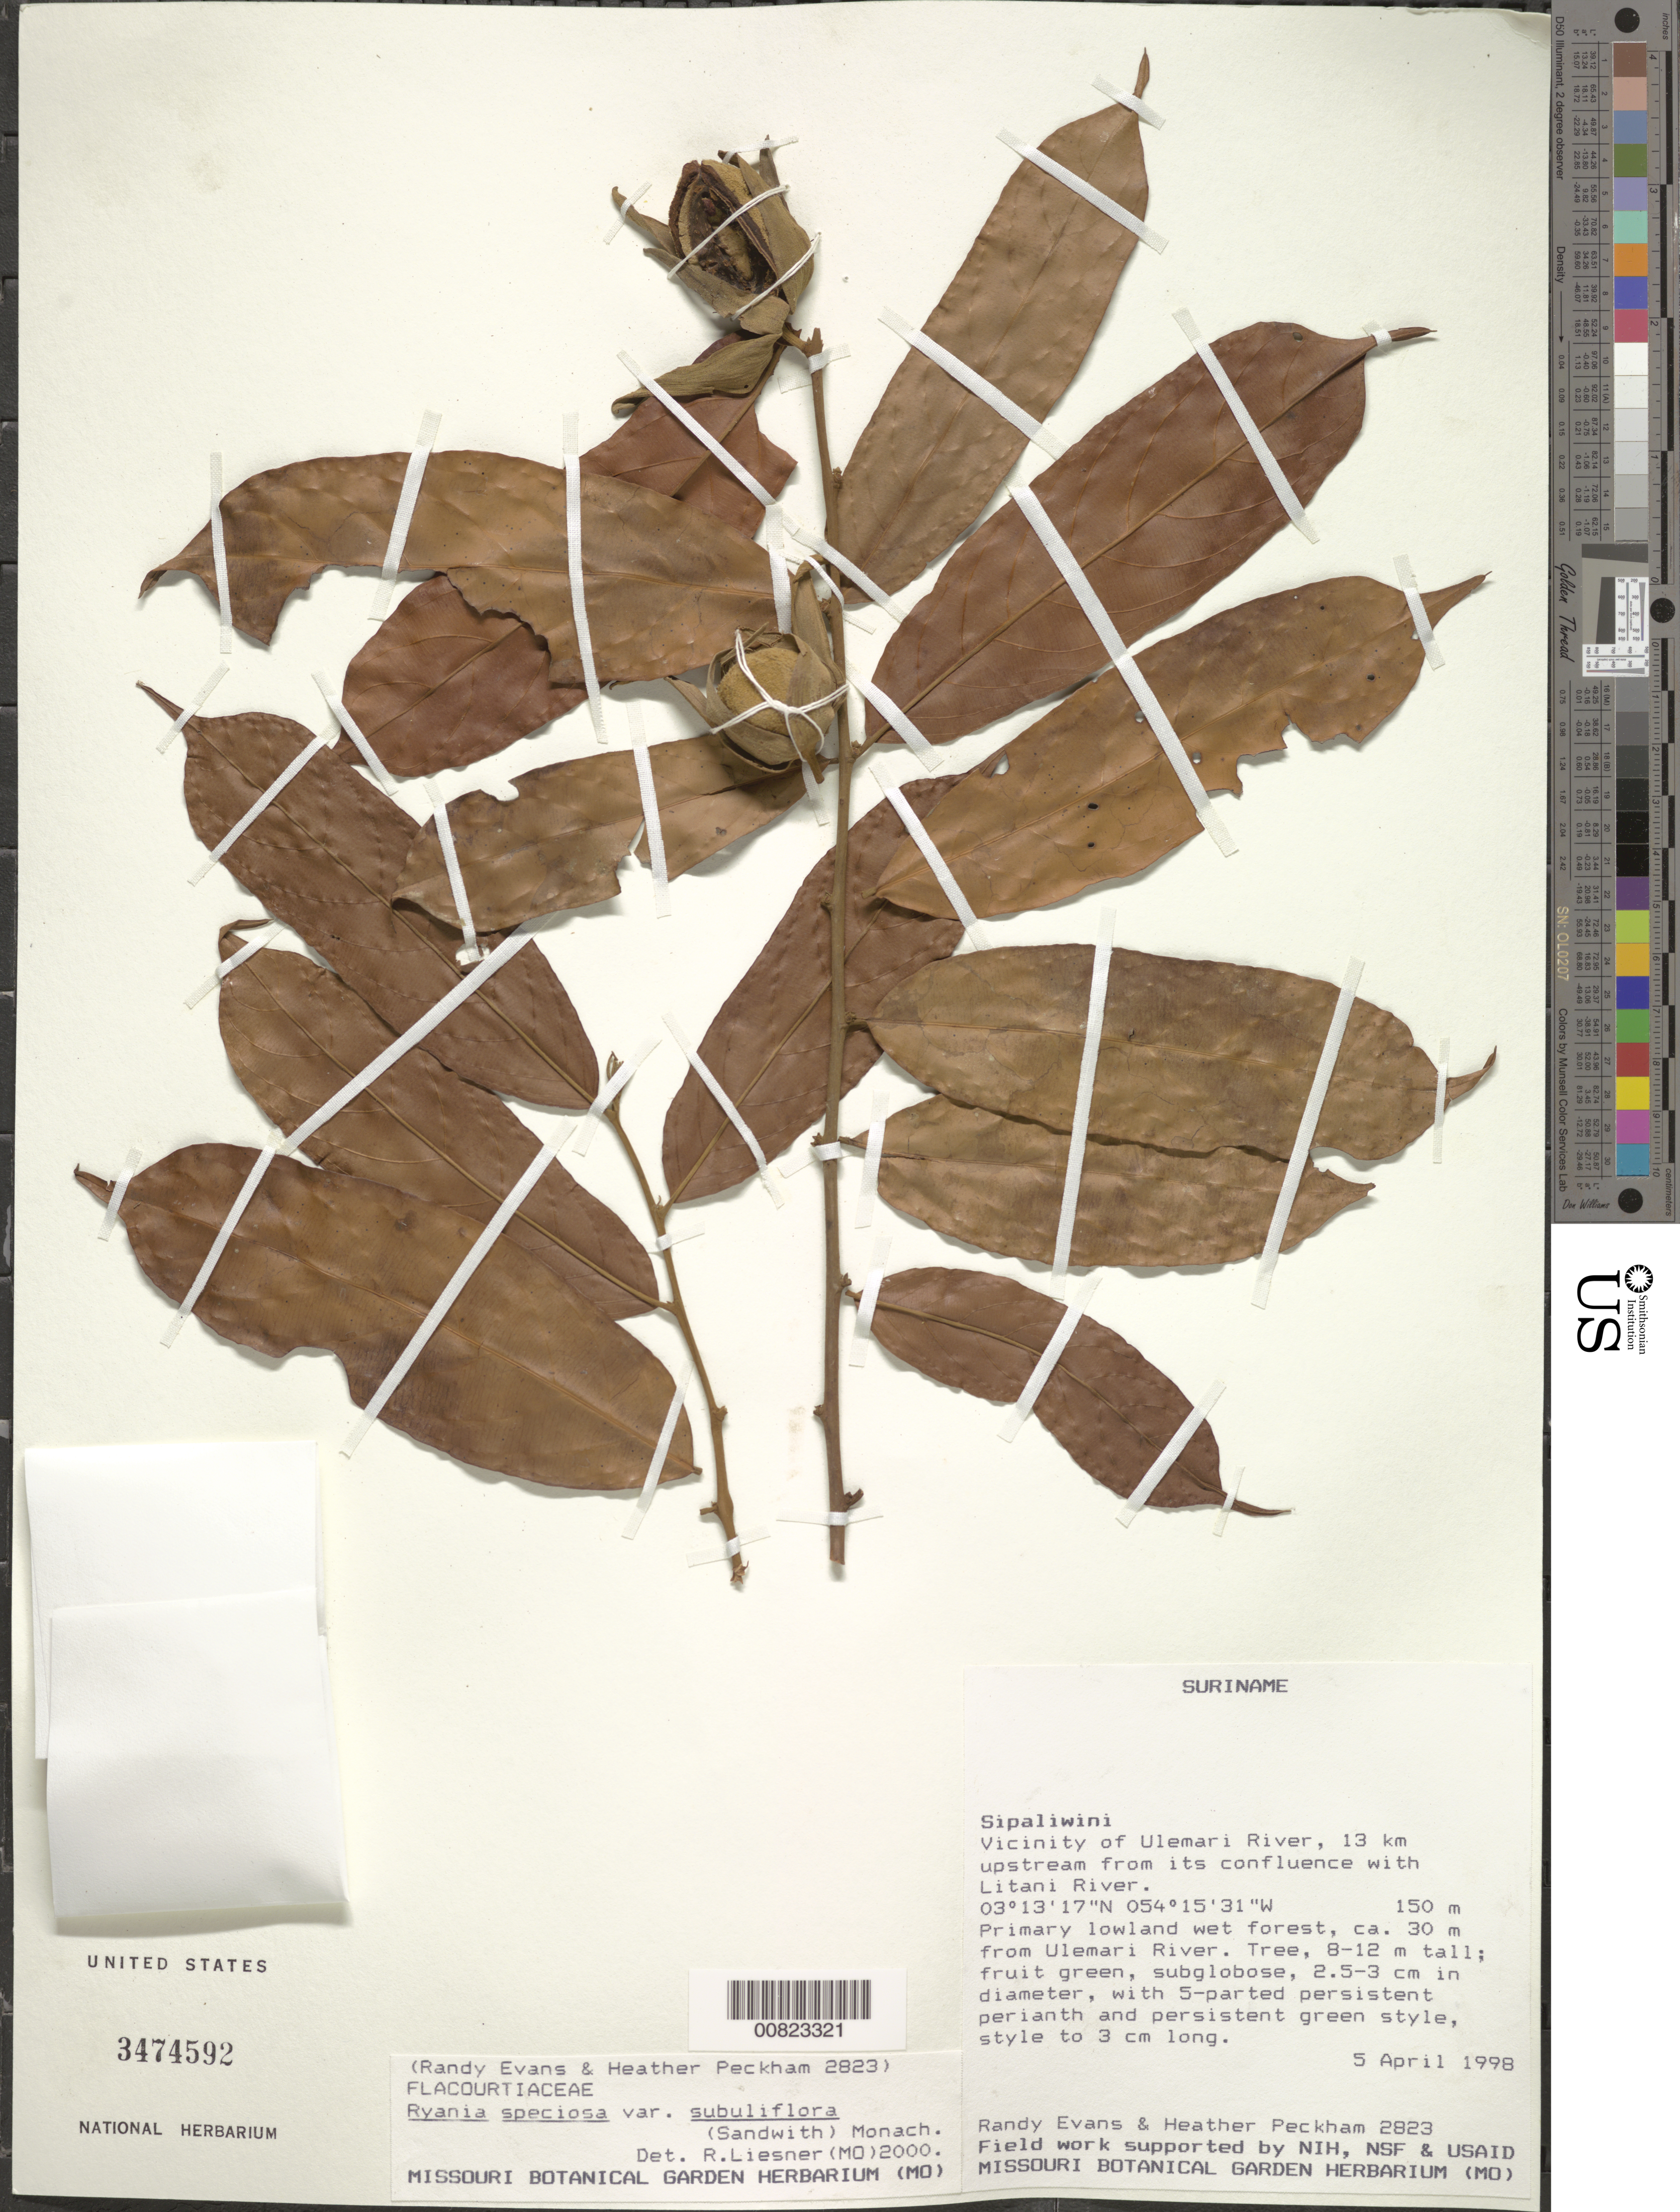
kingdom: Plantae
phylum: Tracheophyta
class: Magnoliopsida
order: Malpighiales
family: Salicaceae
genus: Ryania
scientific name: Ryania speciosa var. subuliflora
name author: (Sandwith) Monach.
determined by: Liesner, R. L.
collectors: R. Evans & H. Peckham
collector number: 2823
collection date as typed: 5-Apr-98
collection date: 1998-04-05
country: Suriname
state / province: Sipaliwini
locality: Ulemari R., ca. 13 km upstream from confl. with Litani R.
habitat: Primary lowland wet forest, ca. 30 m from Ulemari R.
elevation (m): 150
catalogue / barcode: US 3474592